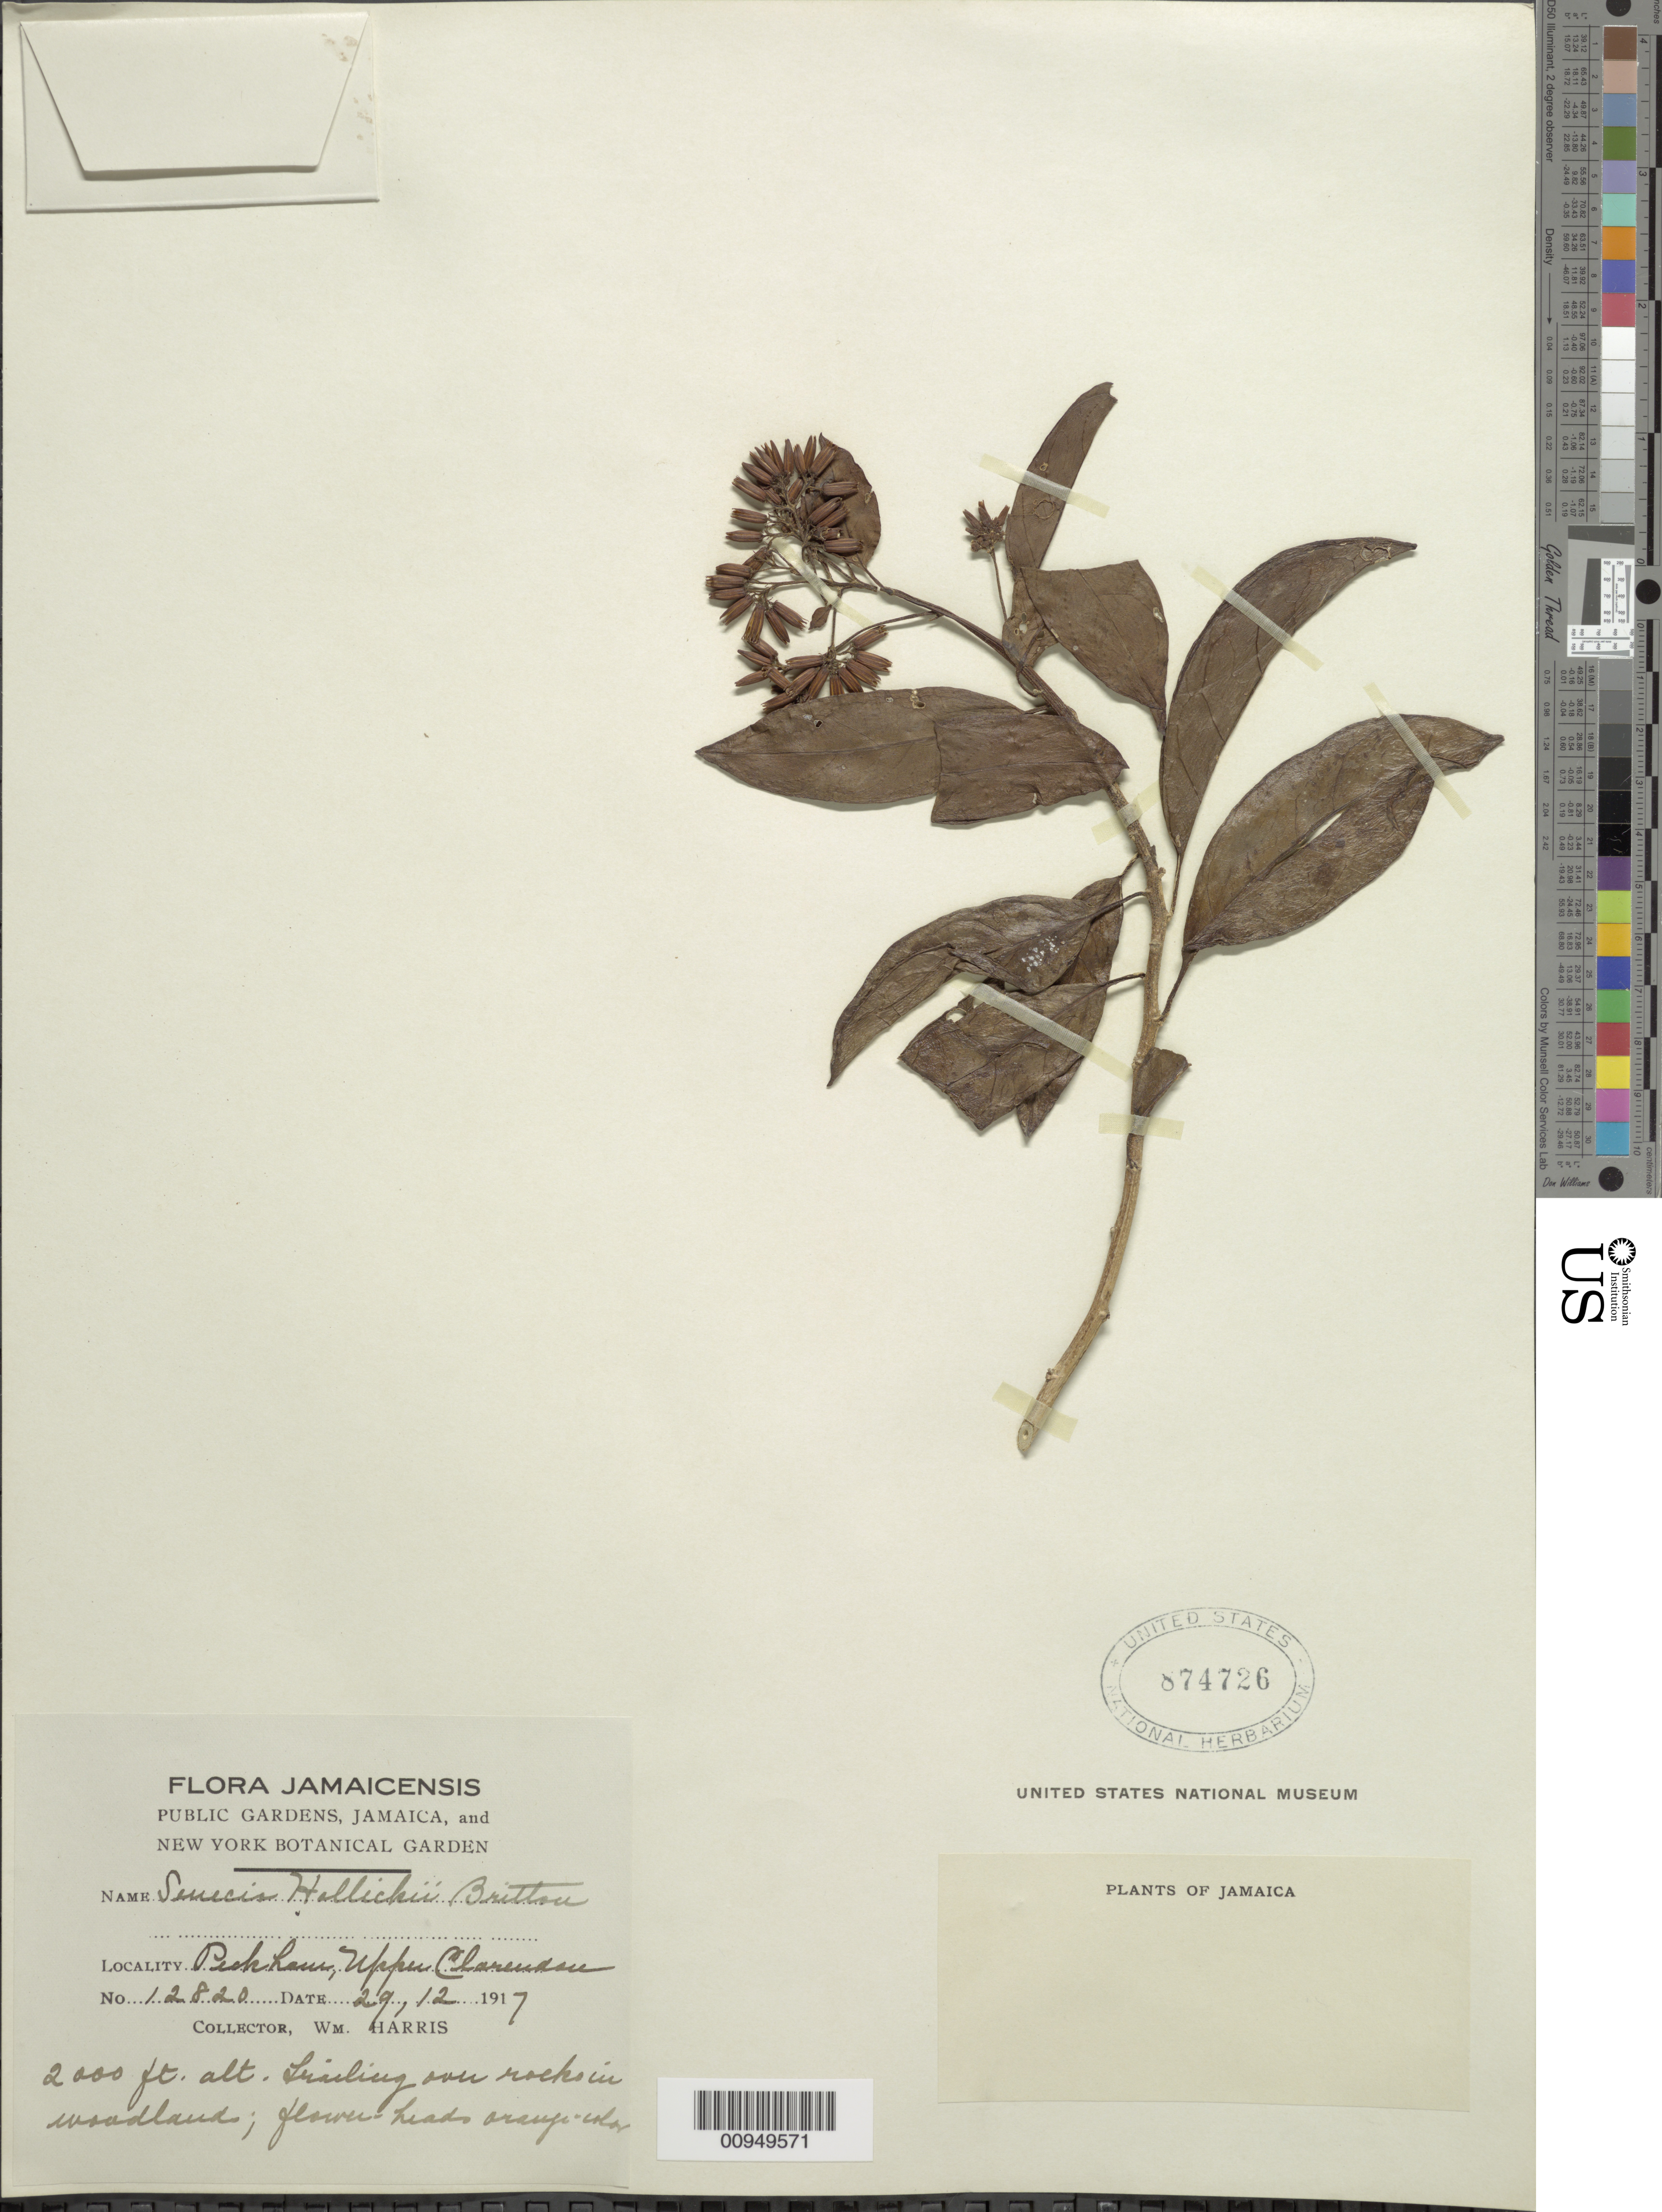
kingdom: Plantae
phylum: Tracheophyta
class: Magnoliopsida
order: Asterales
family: Asteraceae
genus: Odontocline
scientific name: Odontocline hollickii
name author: (Britton ex Greenm.) B. Nord.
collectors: W. H. Harris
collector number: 12820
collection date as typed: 29 Dec 1917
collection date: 1917-12-29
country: Jamaica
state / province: Clarendon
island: Jamaica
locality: Peckham, Upper Clarendon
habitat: Trailing over rocks in woodlands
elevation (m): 610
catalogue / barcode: US 874726